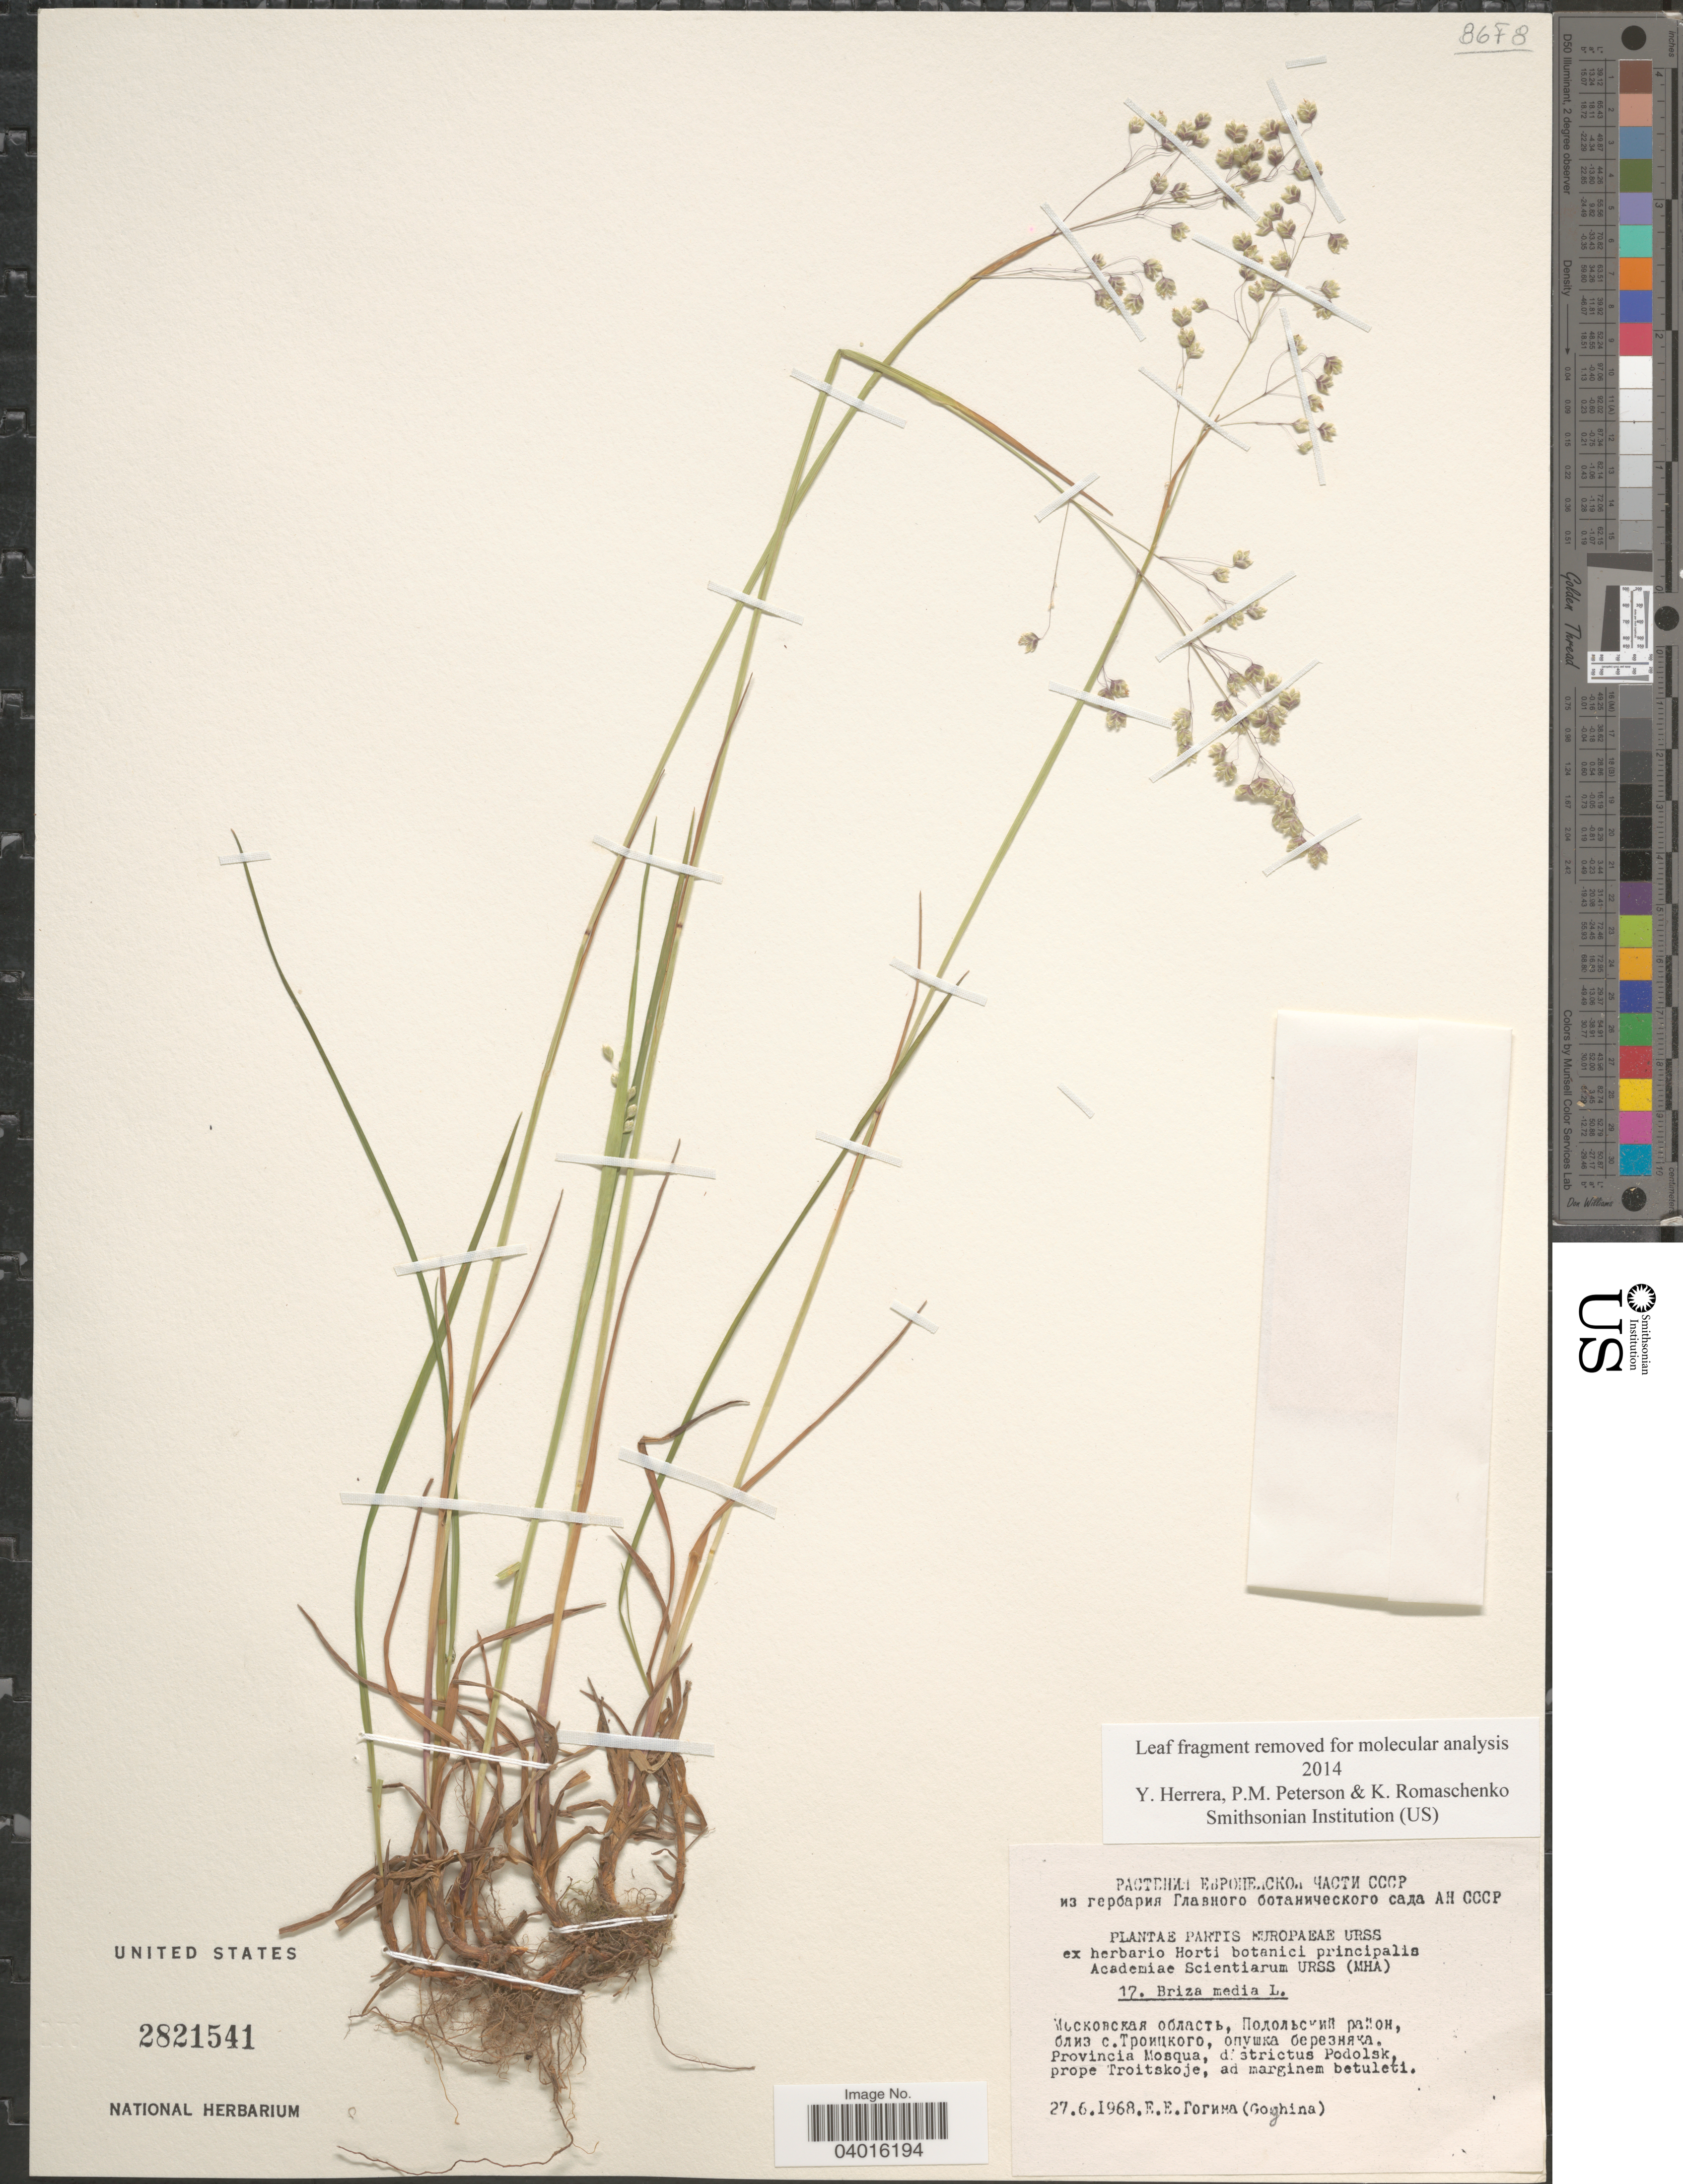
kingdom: Plantae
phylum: Tracheophyta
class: Liliopsida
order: Poales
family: Poaceae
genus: Briza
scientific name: Briza media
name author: L.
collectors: E. Goghina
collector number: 17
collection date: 1968-06-27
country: Russian Federation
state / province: Moscow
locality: Partis Muropaeae urss. Provincia Mosqua, districtus Podolsk, prope Troitskoje, ad marginem betuleti.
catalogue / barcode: US 2821541